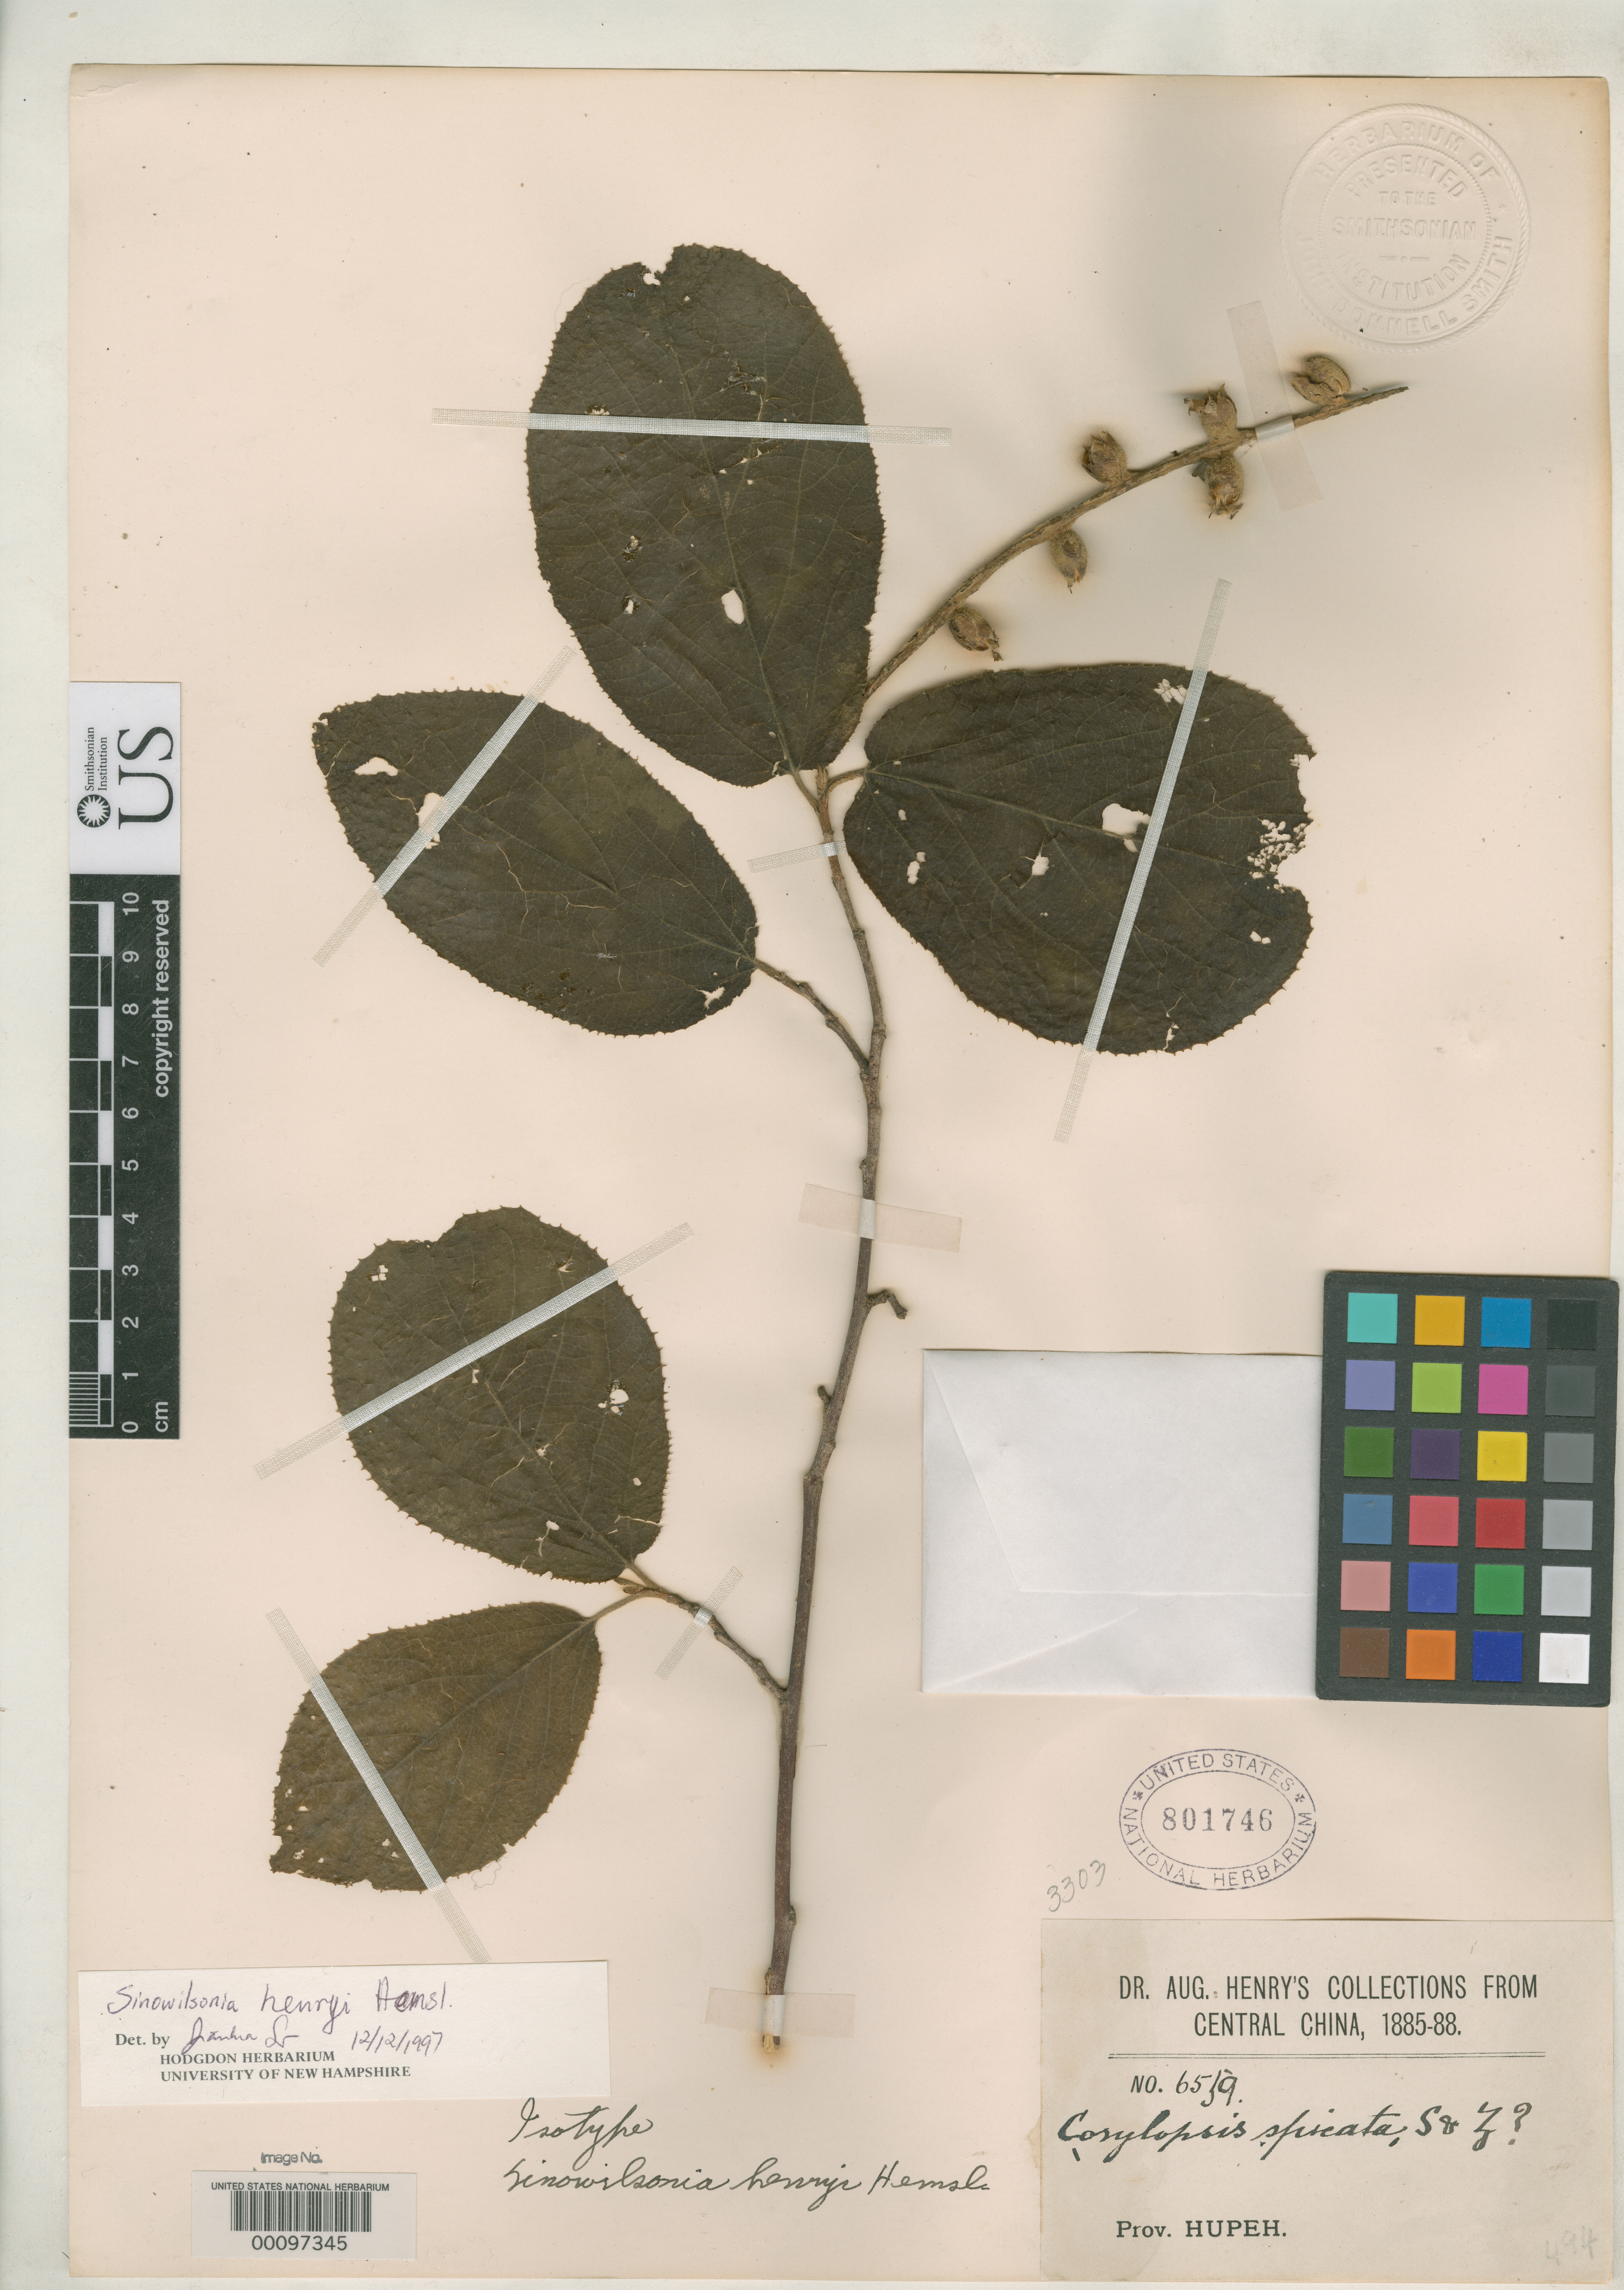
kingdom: Plantae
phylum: Tracheophyta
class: Magnoliopsida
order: Saxifragales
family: Hamamelidaceae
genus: Sinowilsonia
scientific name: Sinowilsonia henryi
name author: Hemsl.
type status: Isotype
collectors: A. Henry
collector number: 6559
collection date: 1885/1888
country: China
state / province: Hubei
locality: Central China. Prov. Hupeh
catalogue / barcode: US 801746